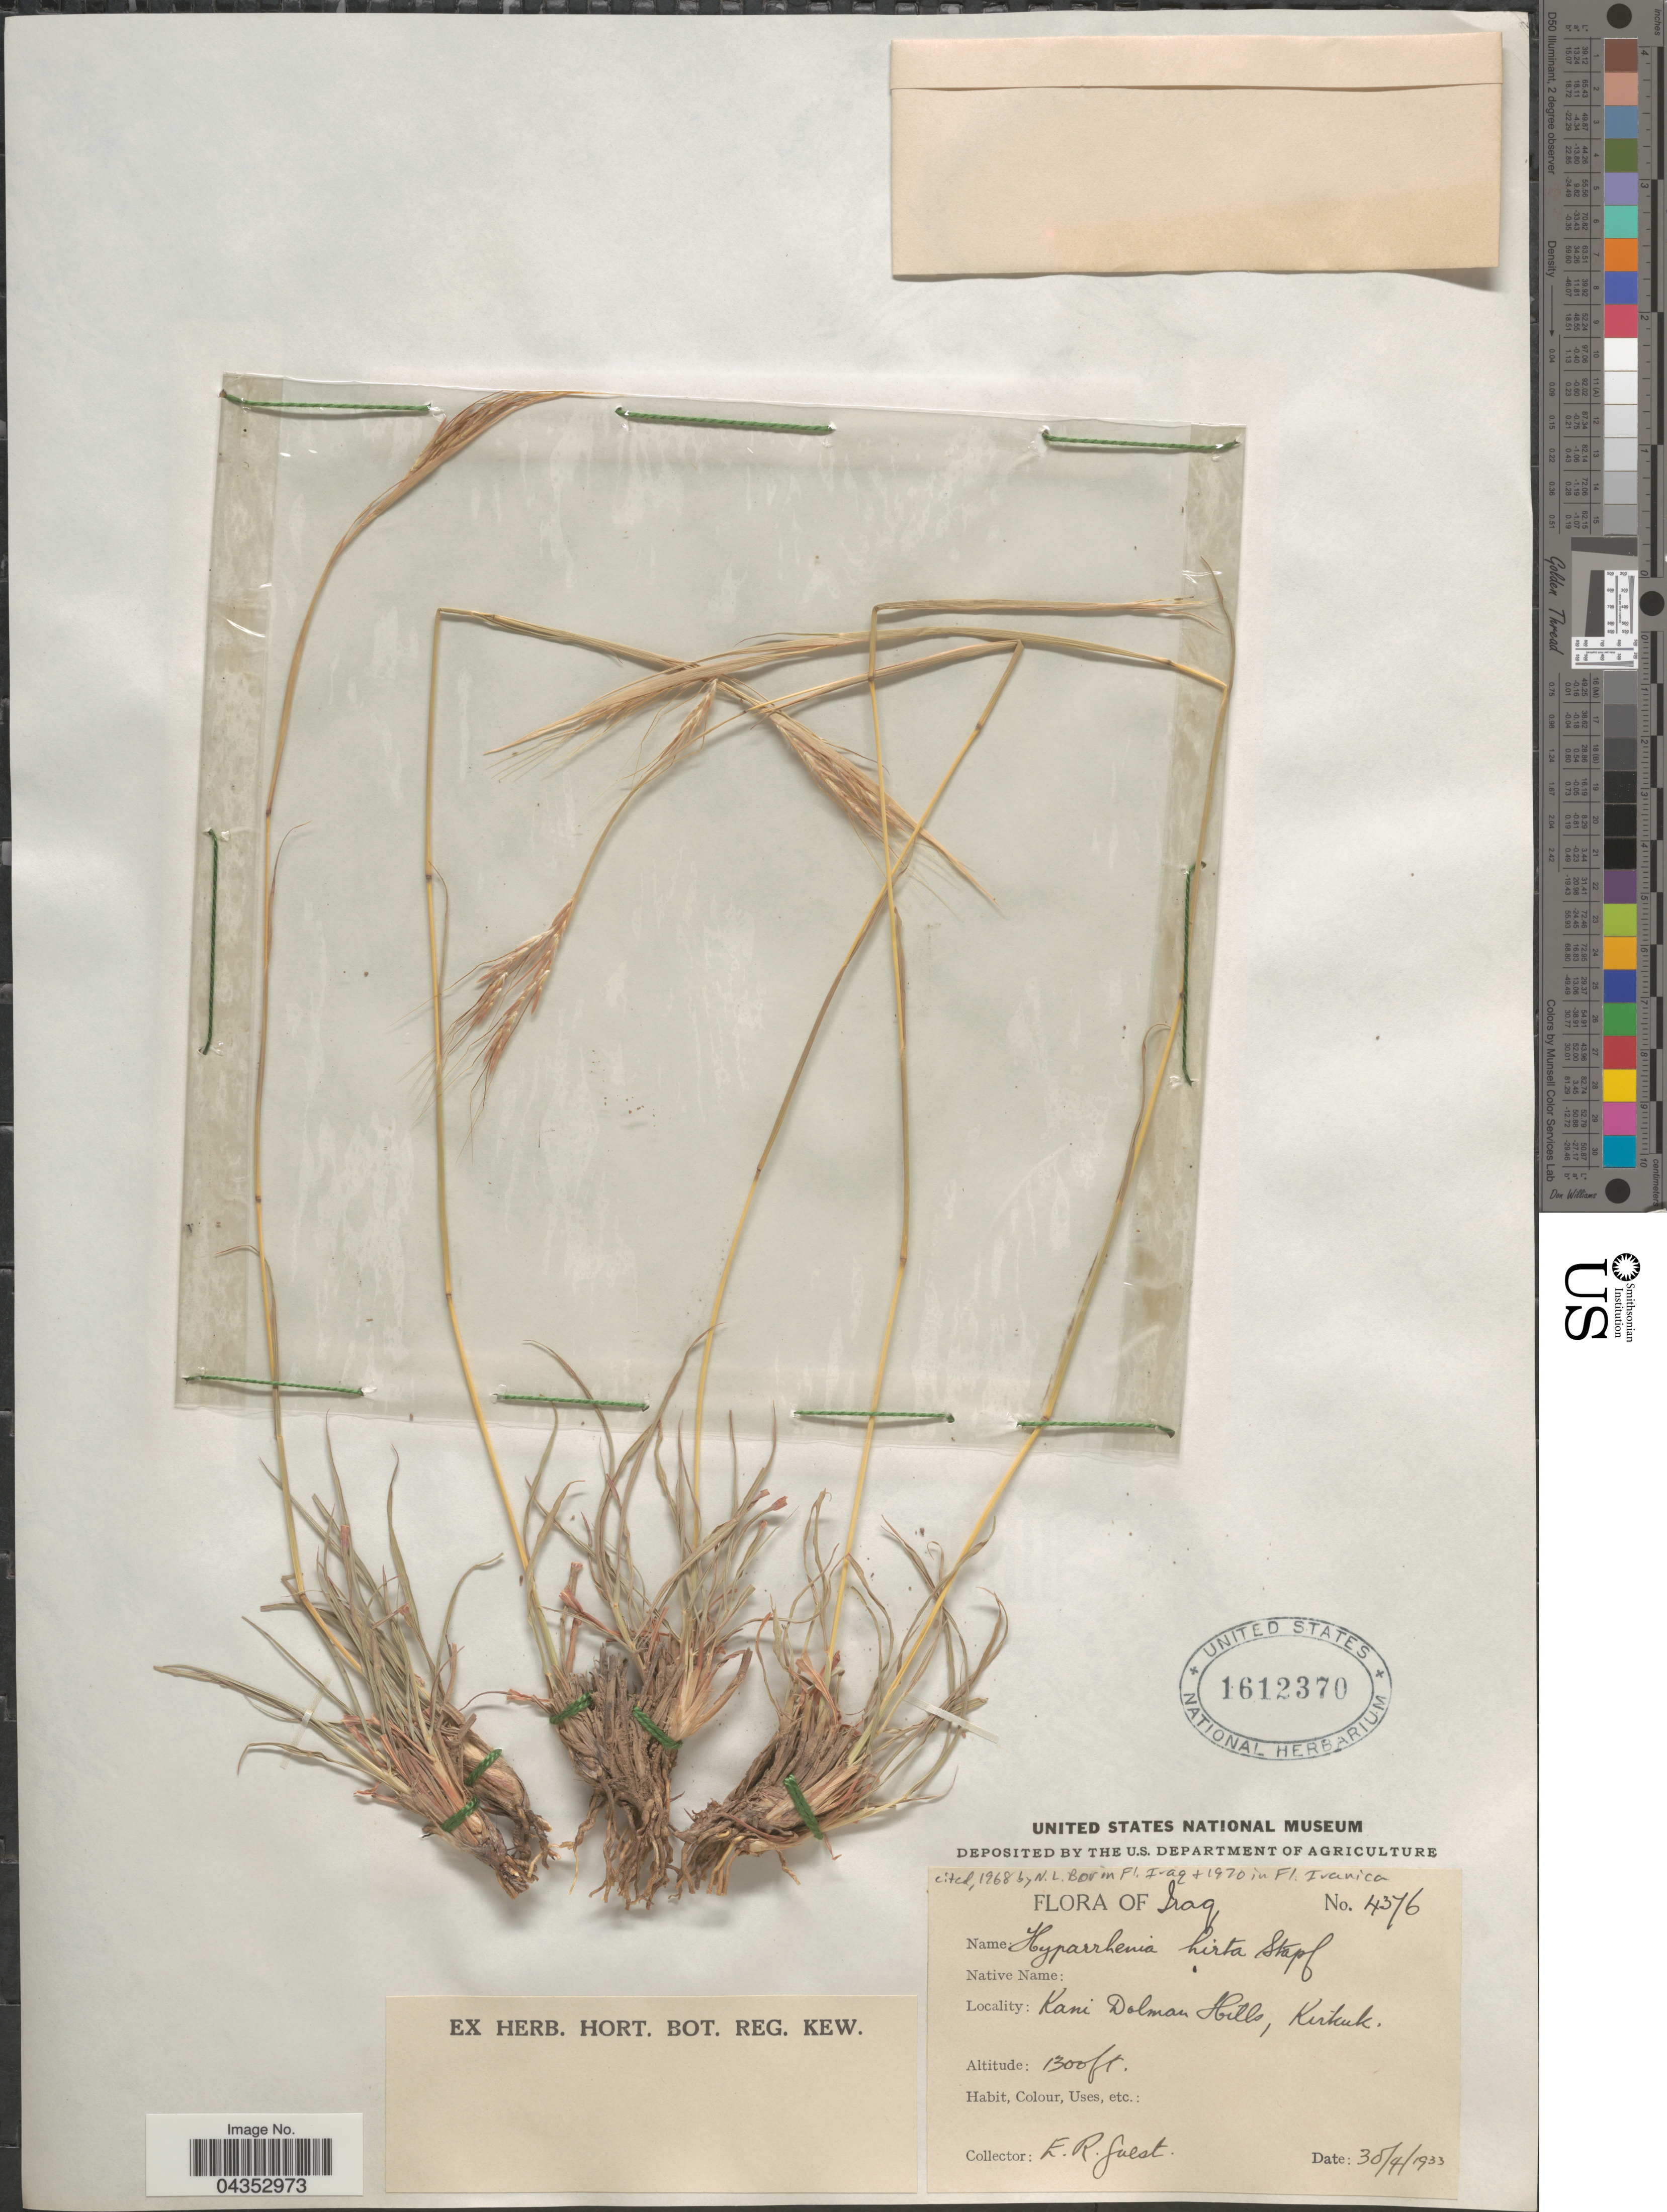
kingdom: Plantae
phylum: Tracheophyta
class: Liliopsida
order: Poales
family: Poaceae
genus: Hyparrhenia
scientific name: Hyparrhenia hirta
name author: (L.) Stapf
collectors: E. Guest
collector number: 4376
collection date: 1933-04-30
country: Iraq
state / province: Kirkūk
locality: Kani Dolman Hills, Kirkuk.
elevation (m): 396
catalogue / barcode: US 1612370